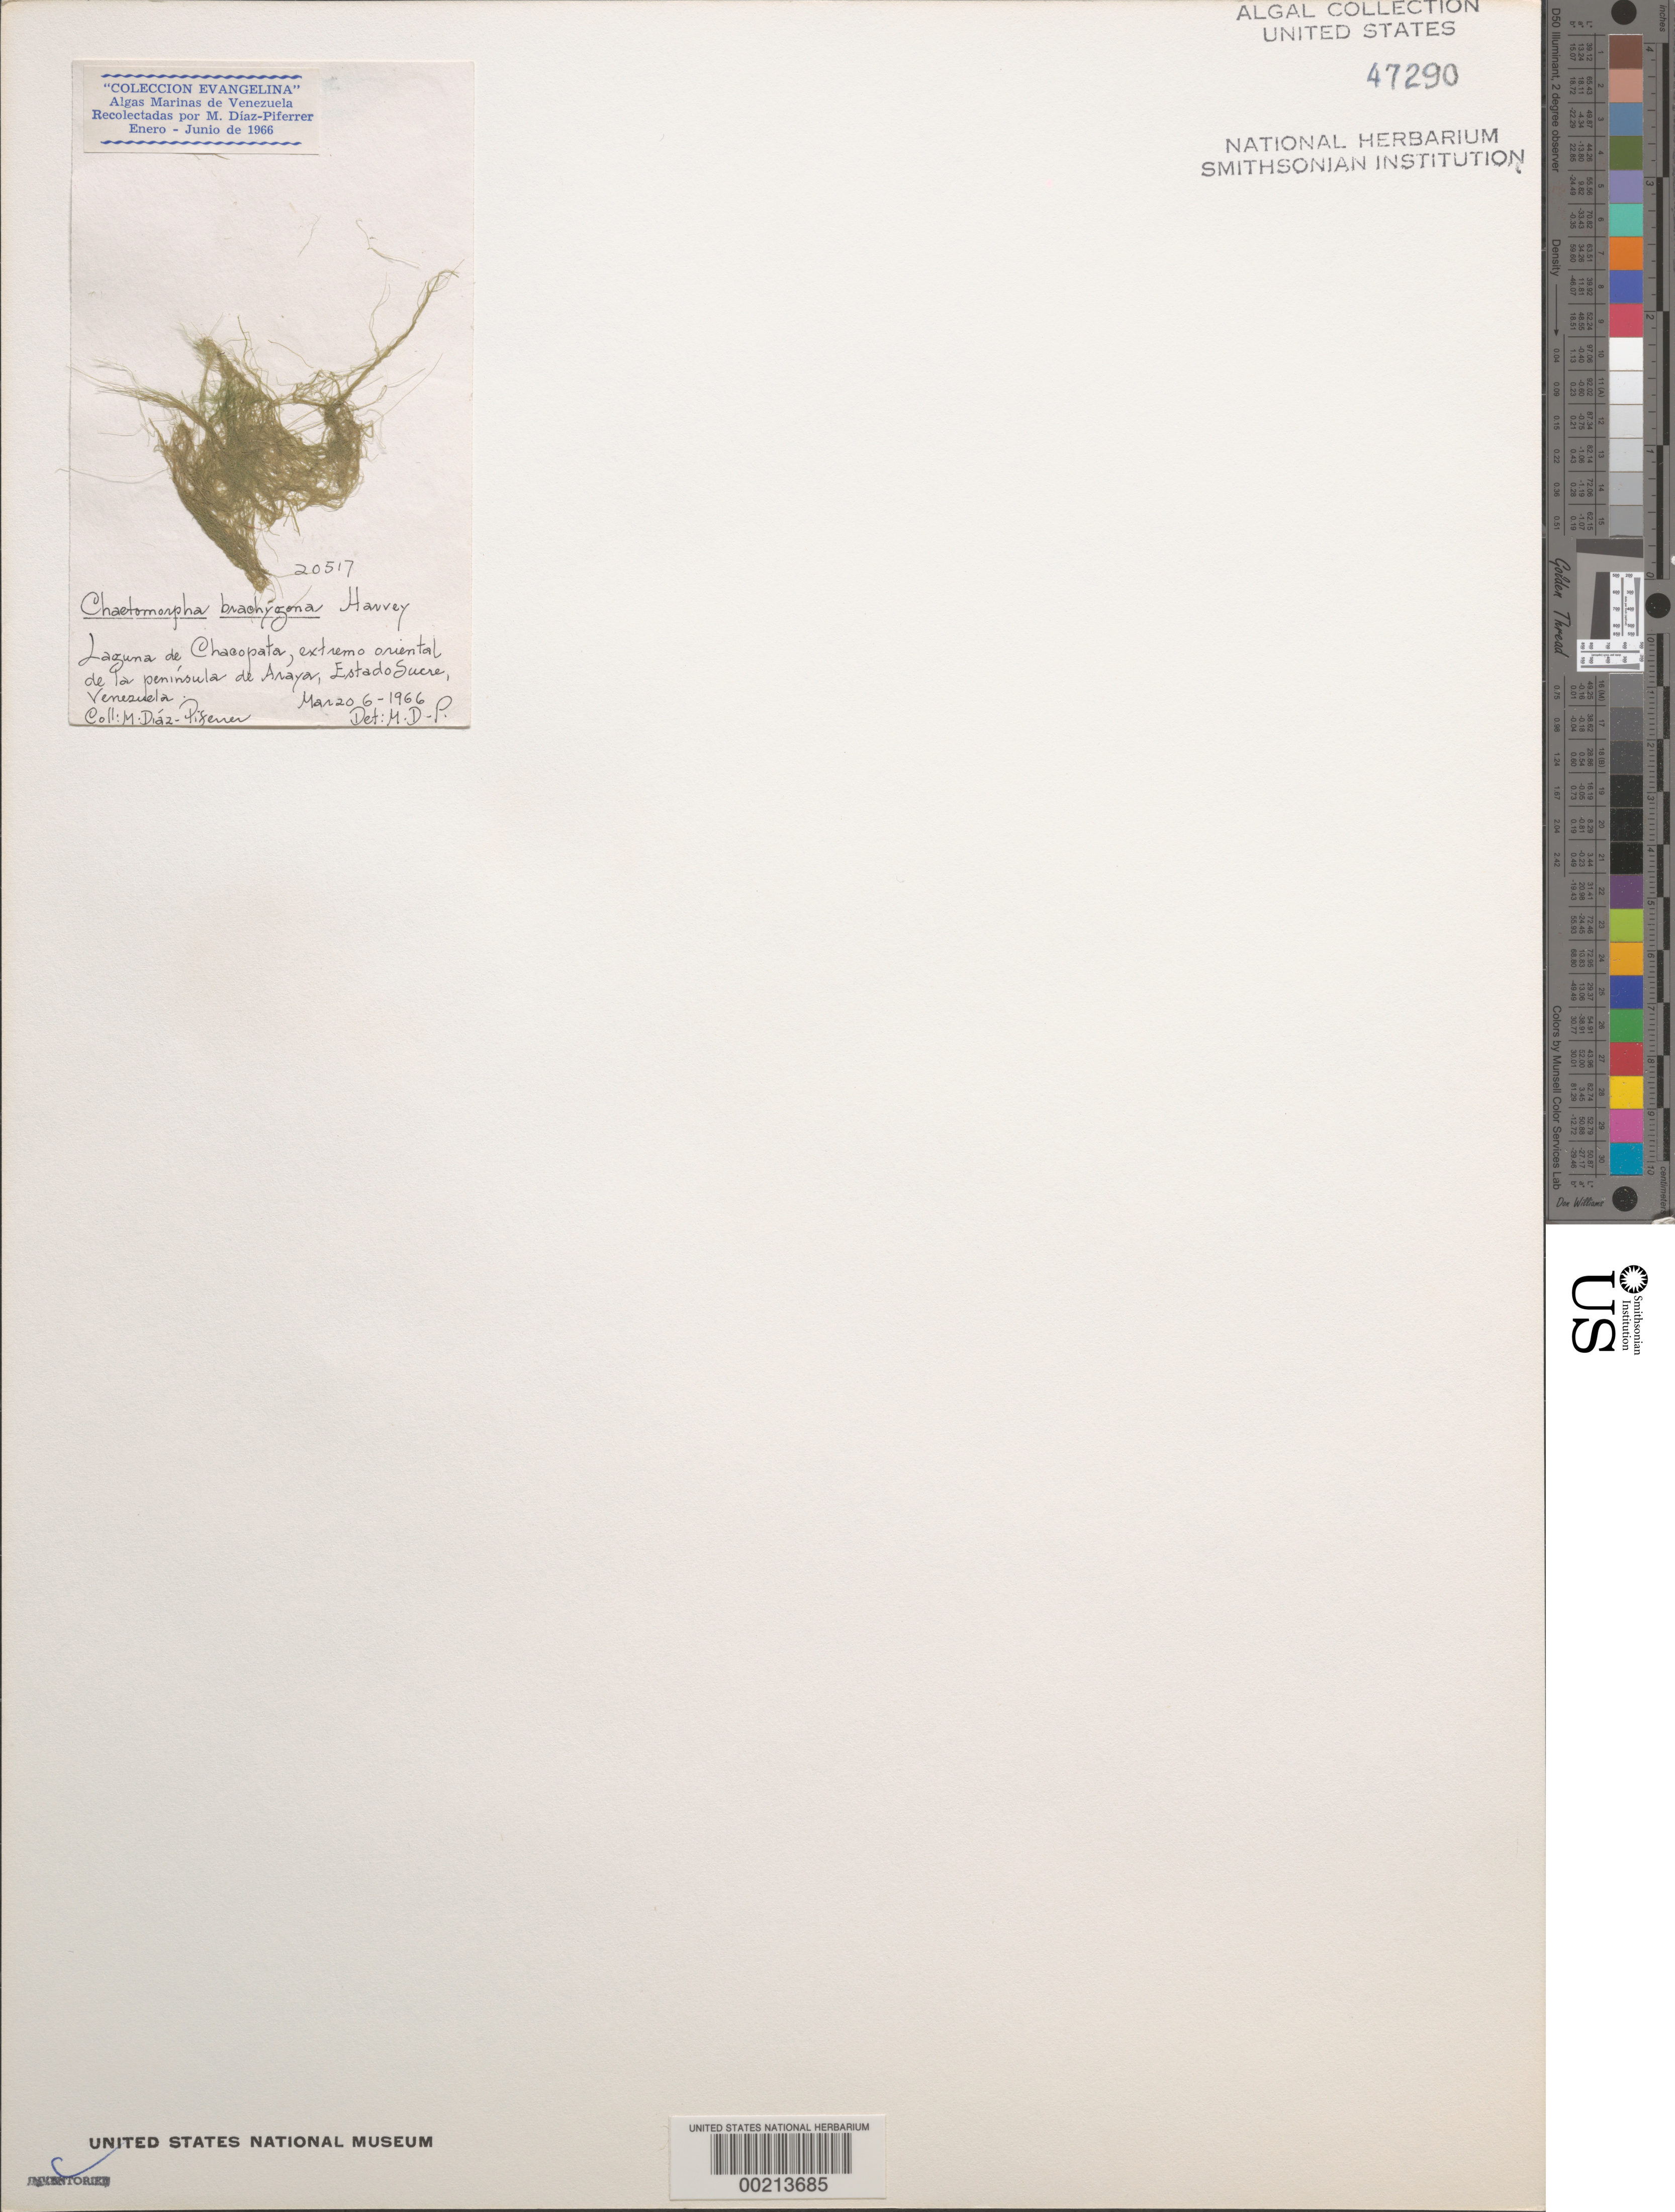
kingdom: Plantae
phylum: Chlorophyta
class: Ulvophyceae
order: Cladophorales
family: Cladophoraceae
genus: Chaetomorpha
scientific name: Chaetomorpha brachygona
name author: Harv.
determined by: Diaz-Piferrer, M.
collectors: M. Diaz-Piferrer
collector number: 20517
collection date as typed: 06 Mar 1966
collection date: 1966-03-06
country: Venezuela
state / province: Sucre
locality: Peninsula de araya, laguna de chacopata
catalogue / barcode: US 47290